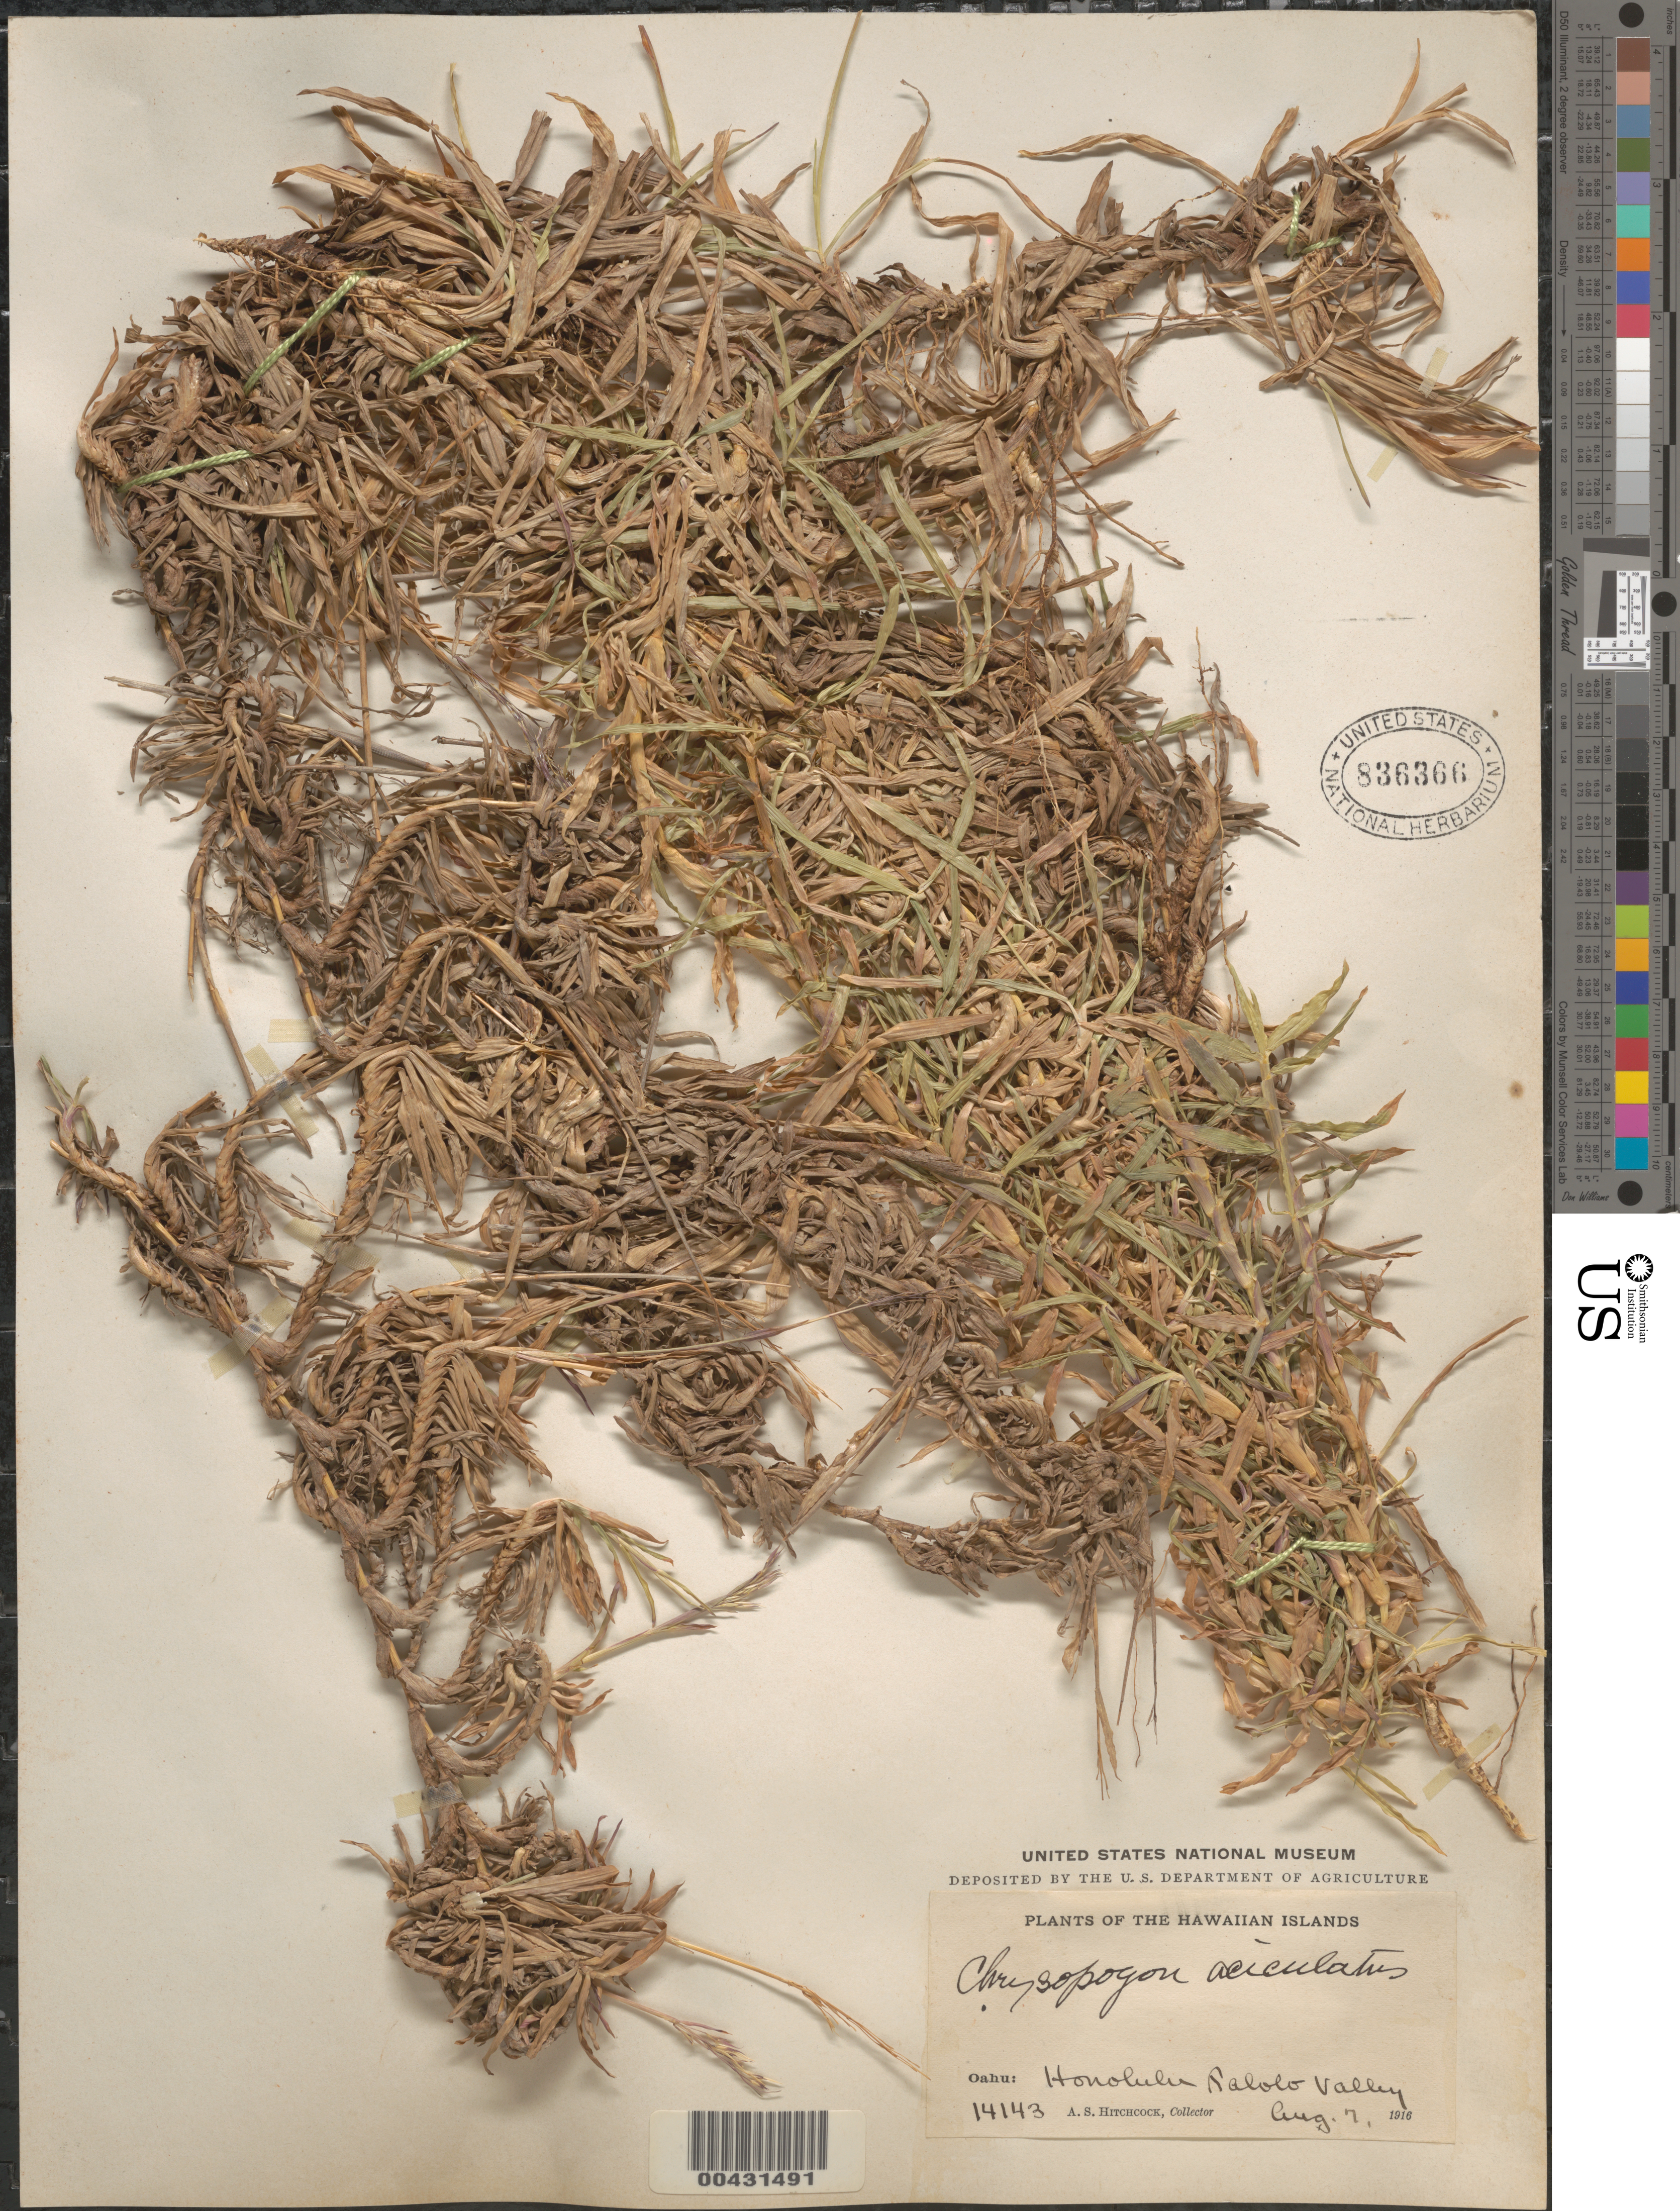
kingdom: Plantae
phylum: Tracheophyta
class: Liliopsida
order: Poales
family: Poaceae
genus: Chrysopogon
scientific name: Chrysopogon aciculatus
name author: (Retz.) Trin.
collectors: A. S. Hitchcock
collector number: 14143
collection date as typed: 7 Aug 1916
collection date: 1916-08-07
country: United States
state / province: Hawaii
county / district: Honolulu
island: Oahu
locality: Honolulu Palolo Valley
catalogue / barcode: US 836366